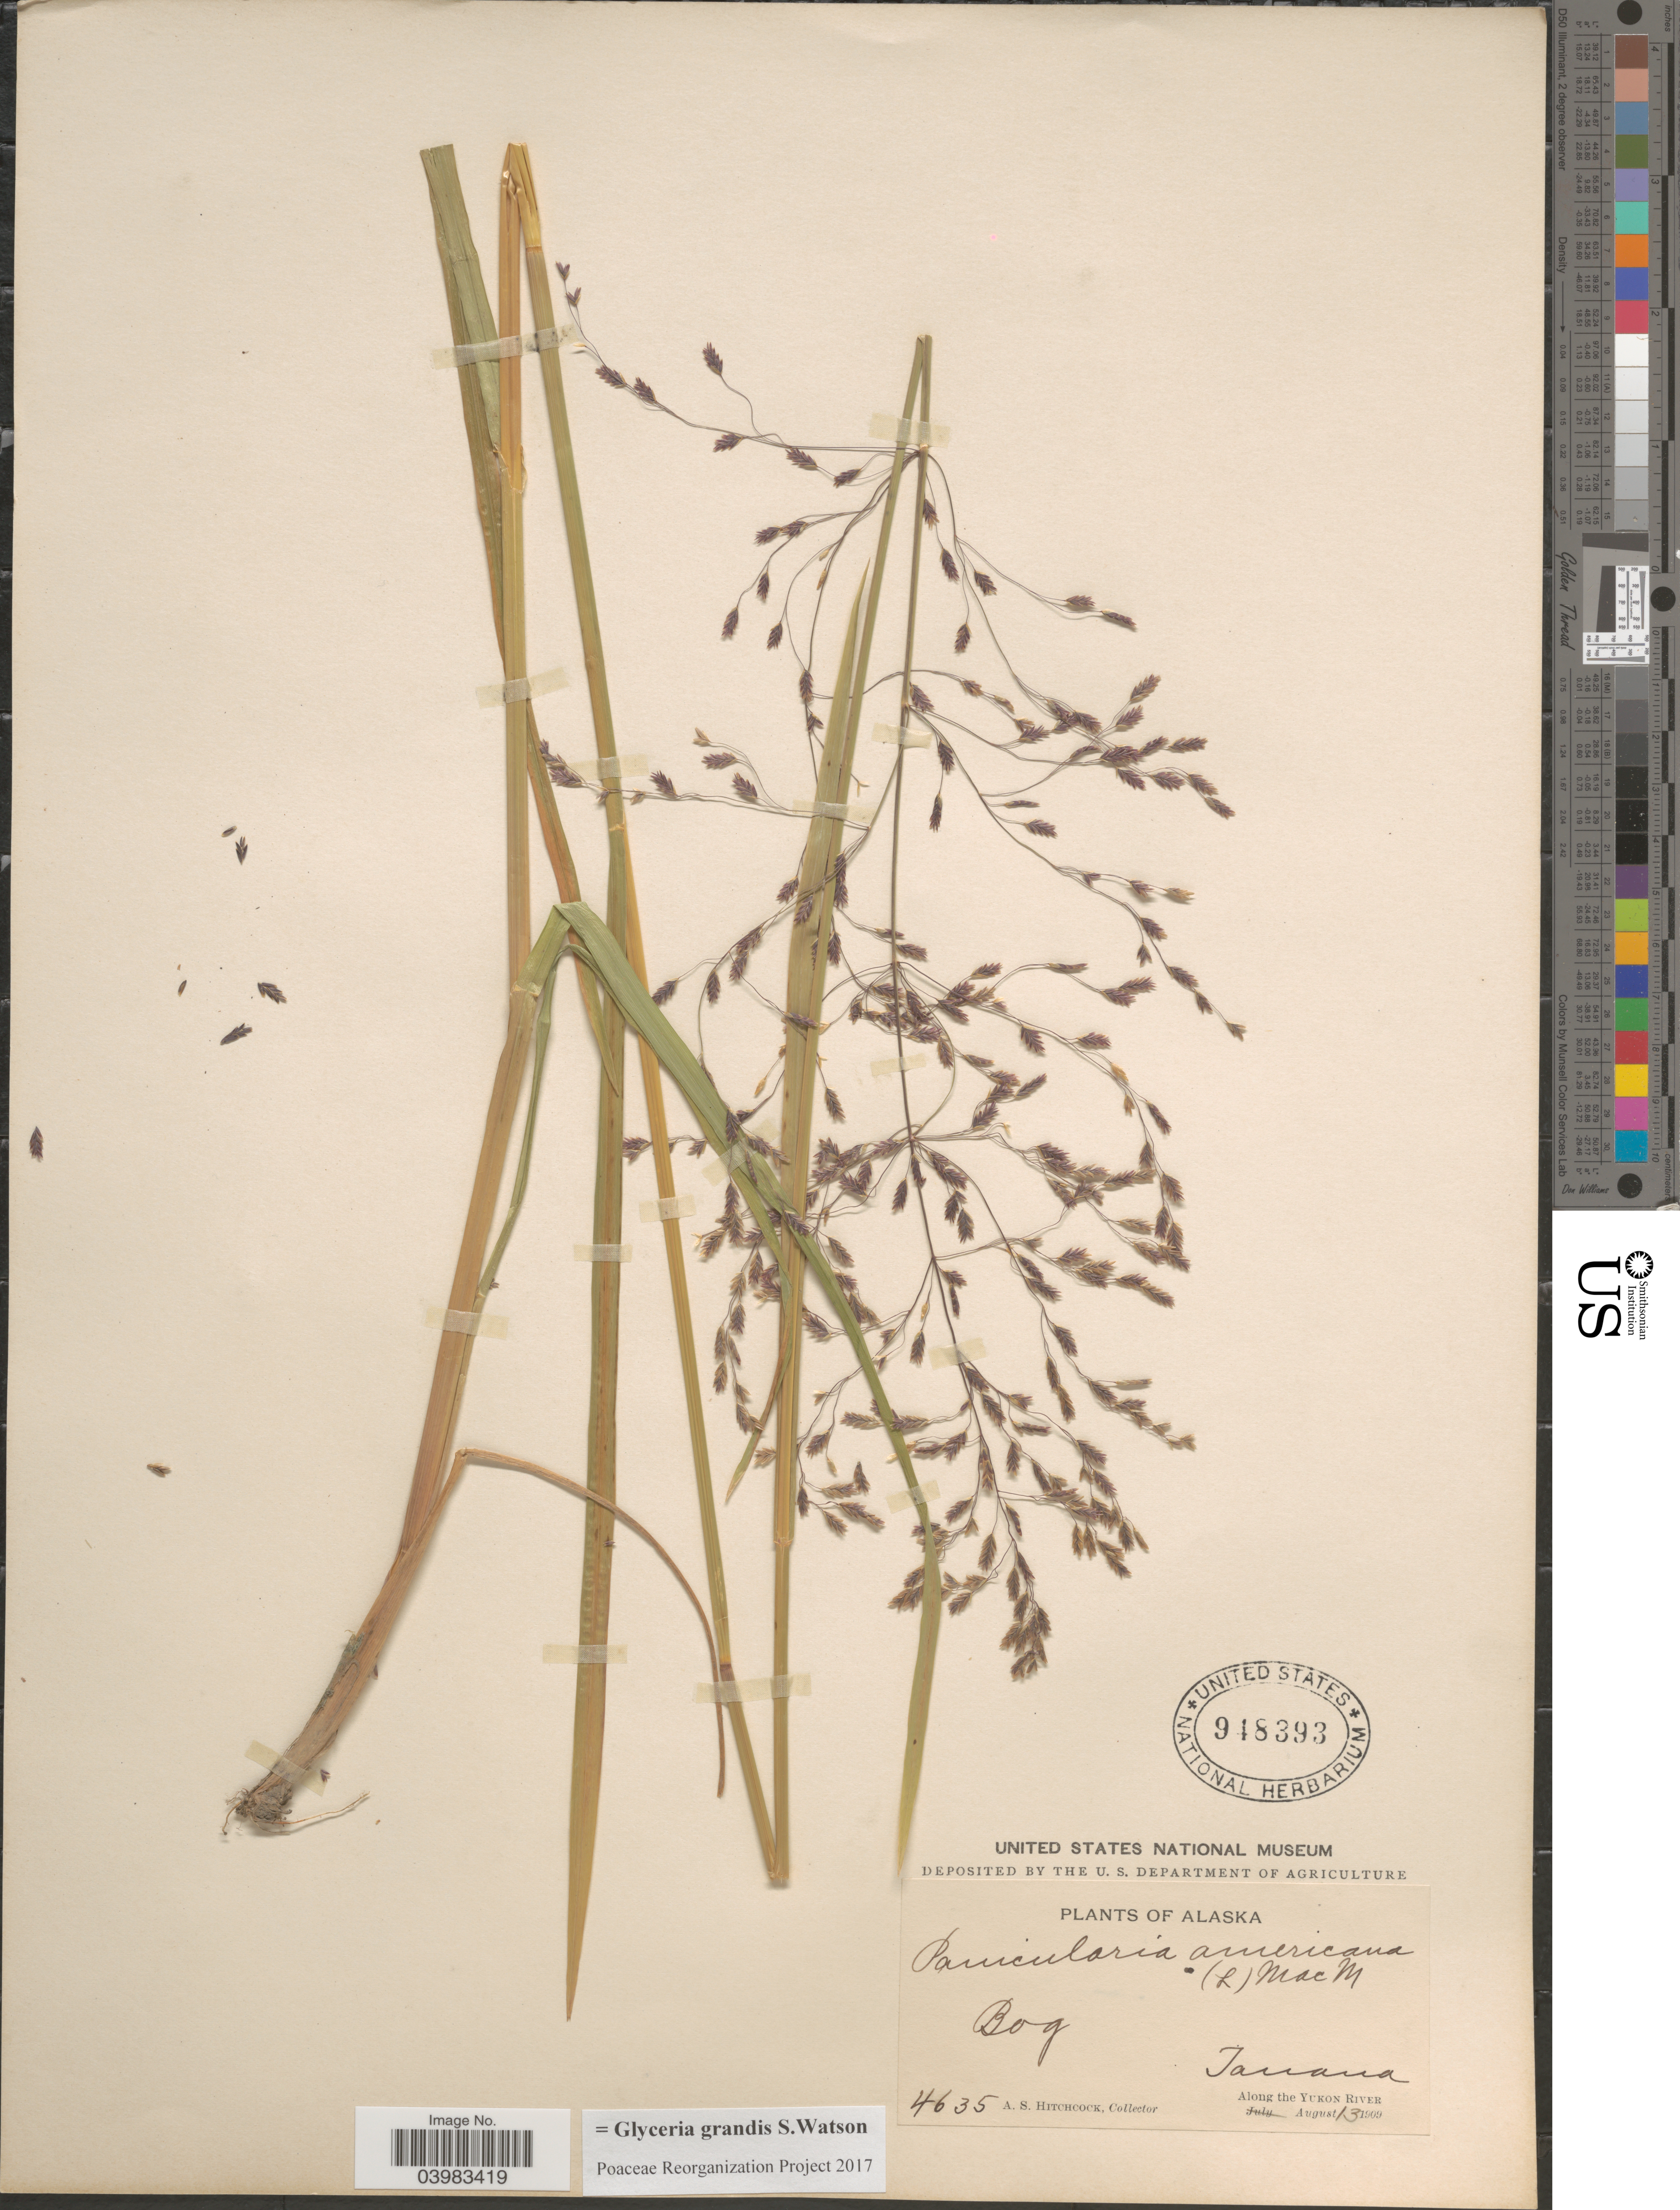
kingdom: Plantae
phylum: Tracheophyta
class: Liliopsida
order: Poales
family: Poaceae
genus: Glyceria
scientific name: Glyceria grandis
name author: S. Watson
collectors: A. S. Hitchcock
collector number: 4635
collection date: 1909-08-13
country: United States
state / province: Alaska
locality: Tanana. Along the Yukon River.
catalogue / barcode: US 948393